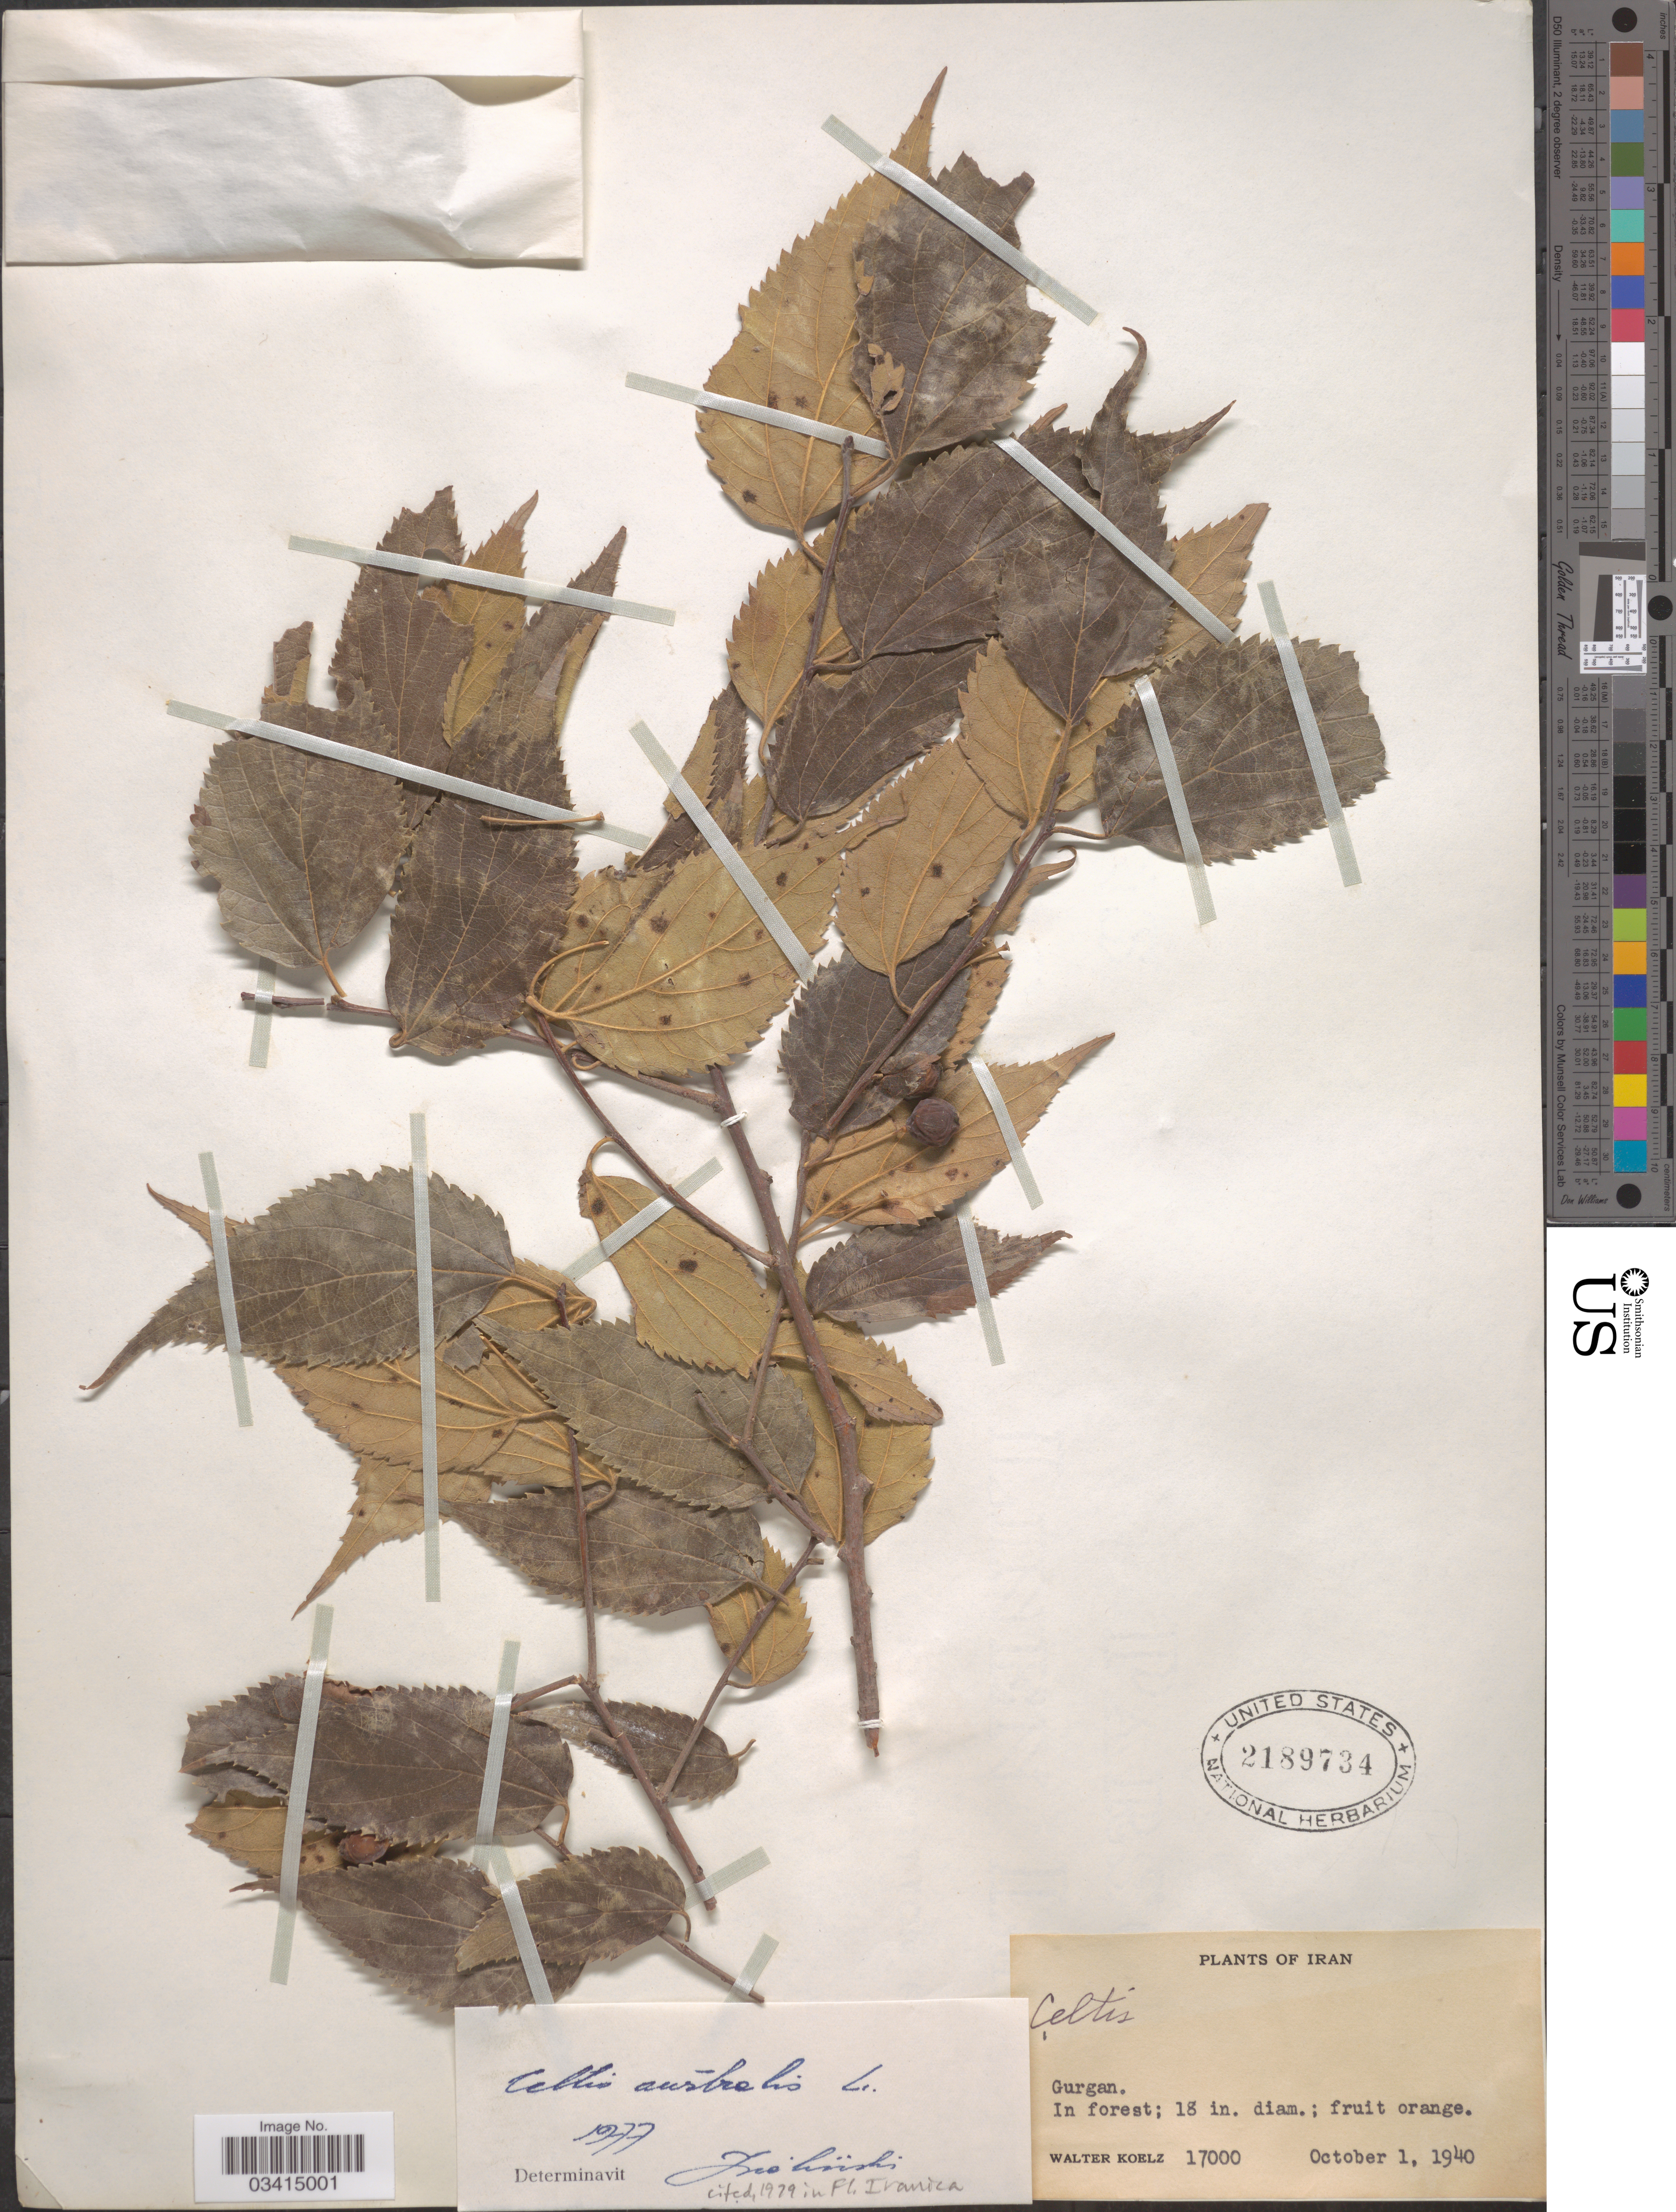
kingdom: Plantae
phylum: Tracheophyta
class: Magnoliopsida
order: Rosales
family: Cannabaceae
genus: Celtis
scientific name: Celtis australis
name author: L.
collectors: W. N. Koelz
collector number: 17000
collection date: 1940-10-01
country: Iran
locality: Gurgan.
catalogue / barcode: US 2189734